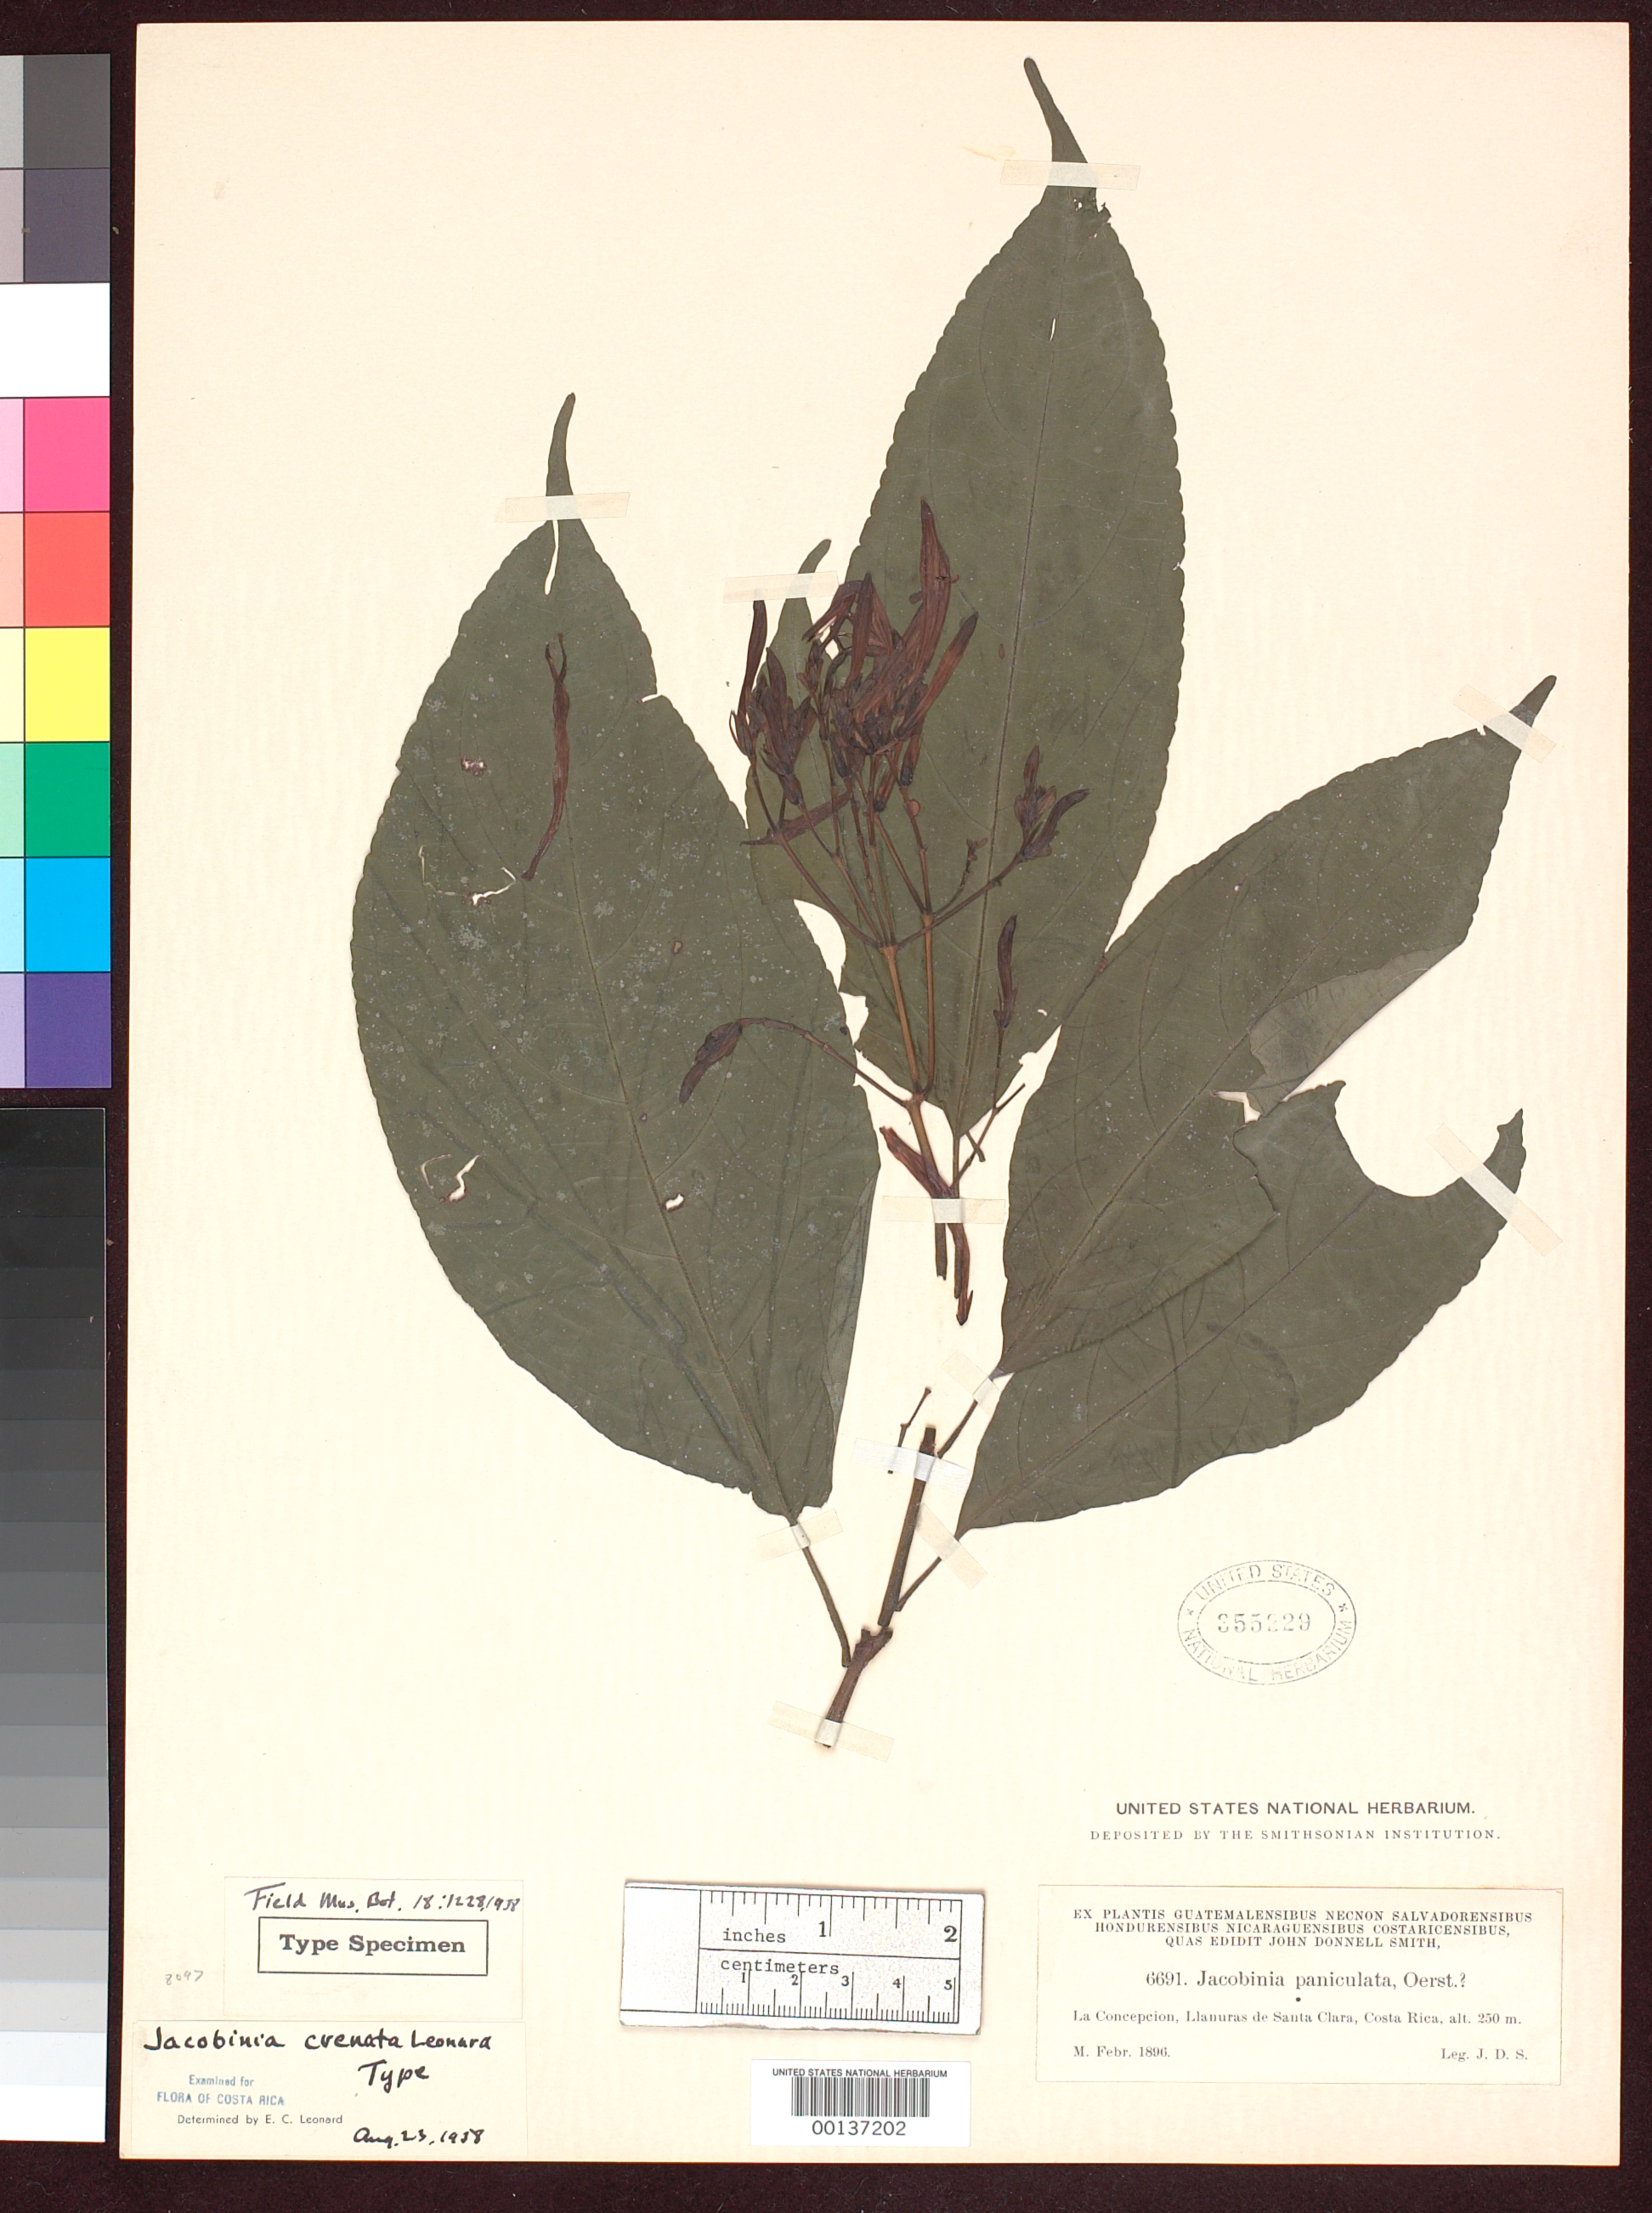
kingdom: Plantae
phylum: Tracheophyta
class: Magnoliopsida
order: Lamiales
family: Acanthaceae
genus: Jacobinia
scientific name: Jacobinia crenata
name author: Leonard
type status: Holotype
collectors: J. Donnell Smith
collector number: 6691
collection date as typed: Feb 1896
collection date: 1896-02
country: Costa Rica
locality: La Concepcion, Llanuras de Santa Clara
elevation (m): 250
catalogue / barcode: US 355229